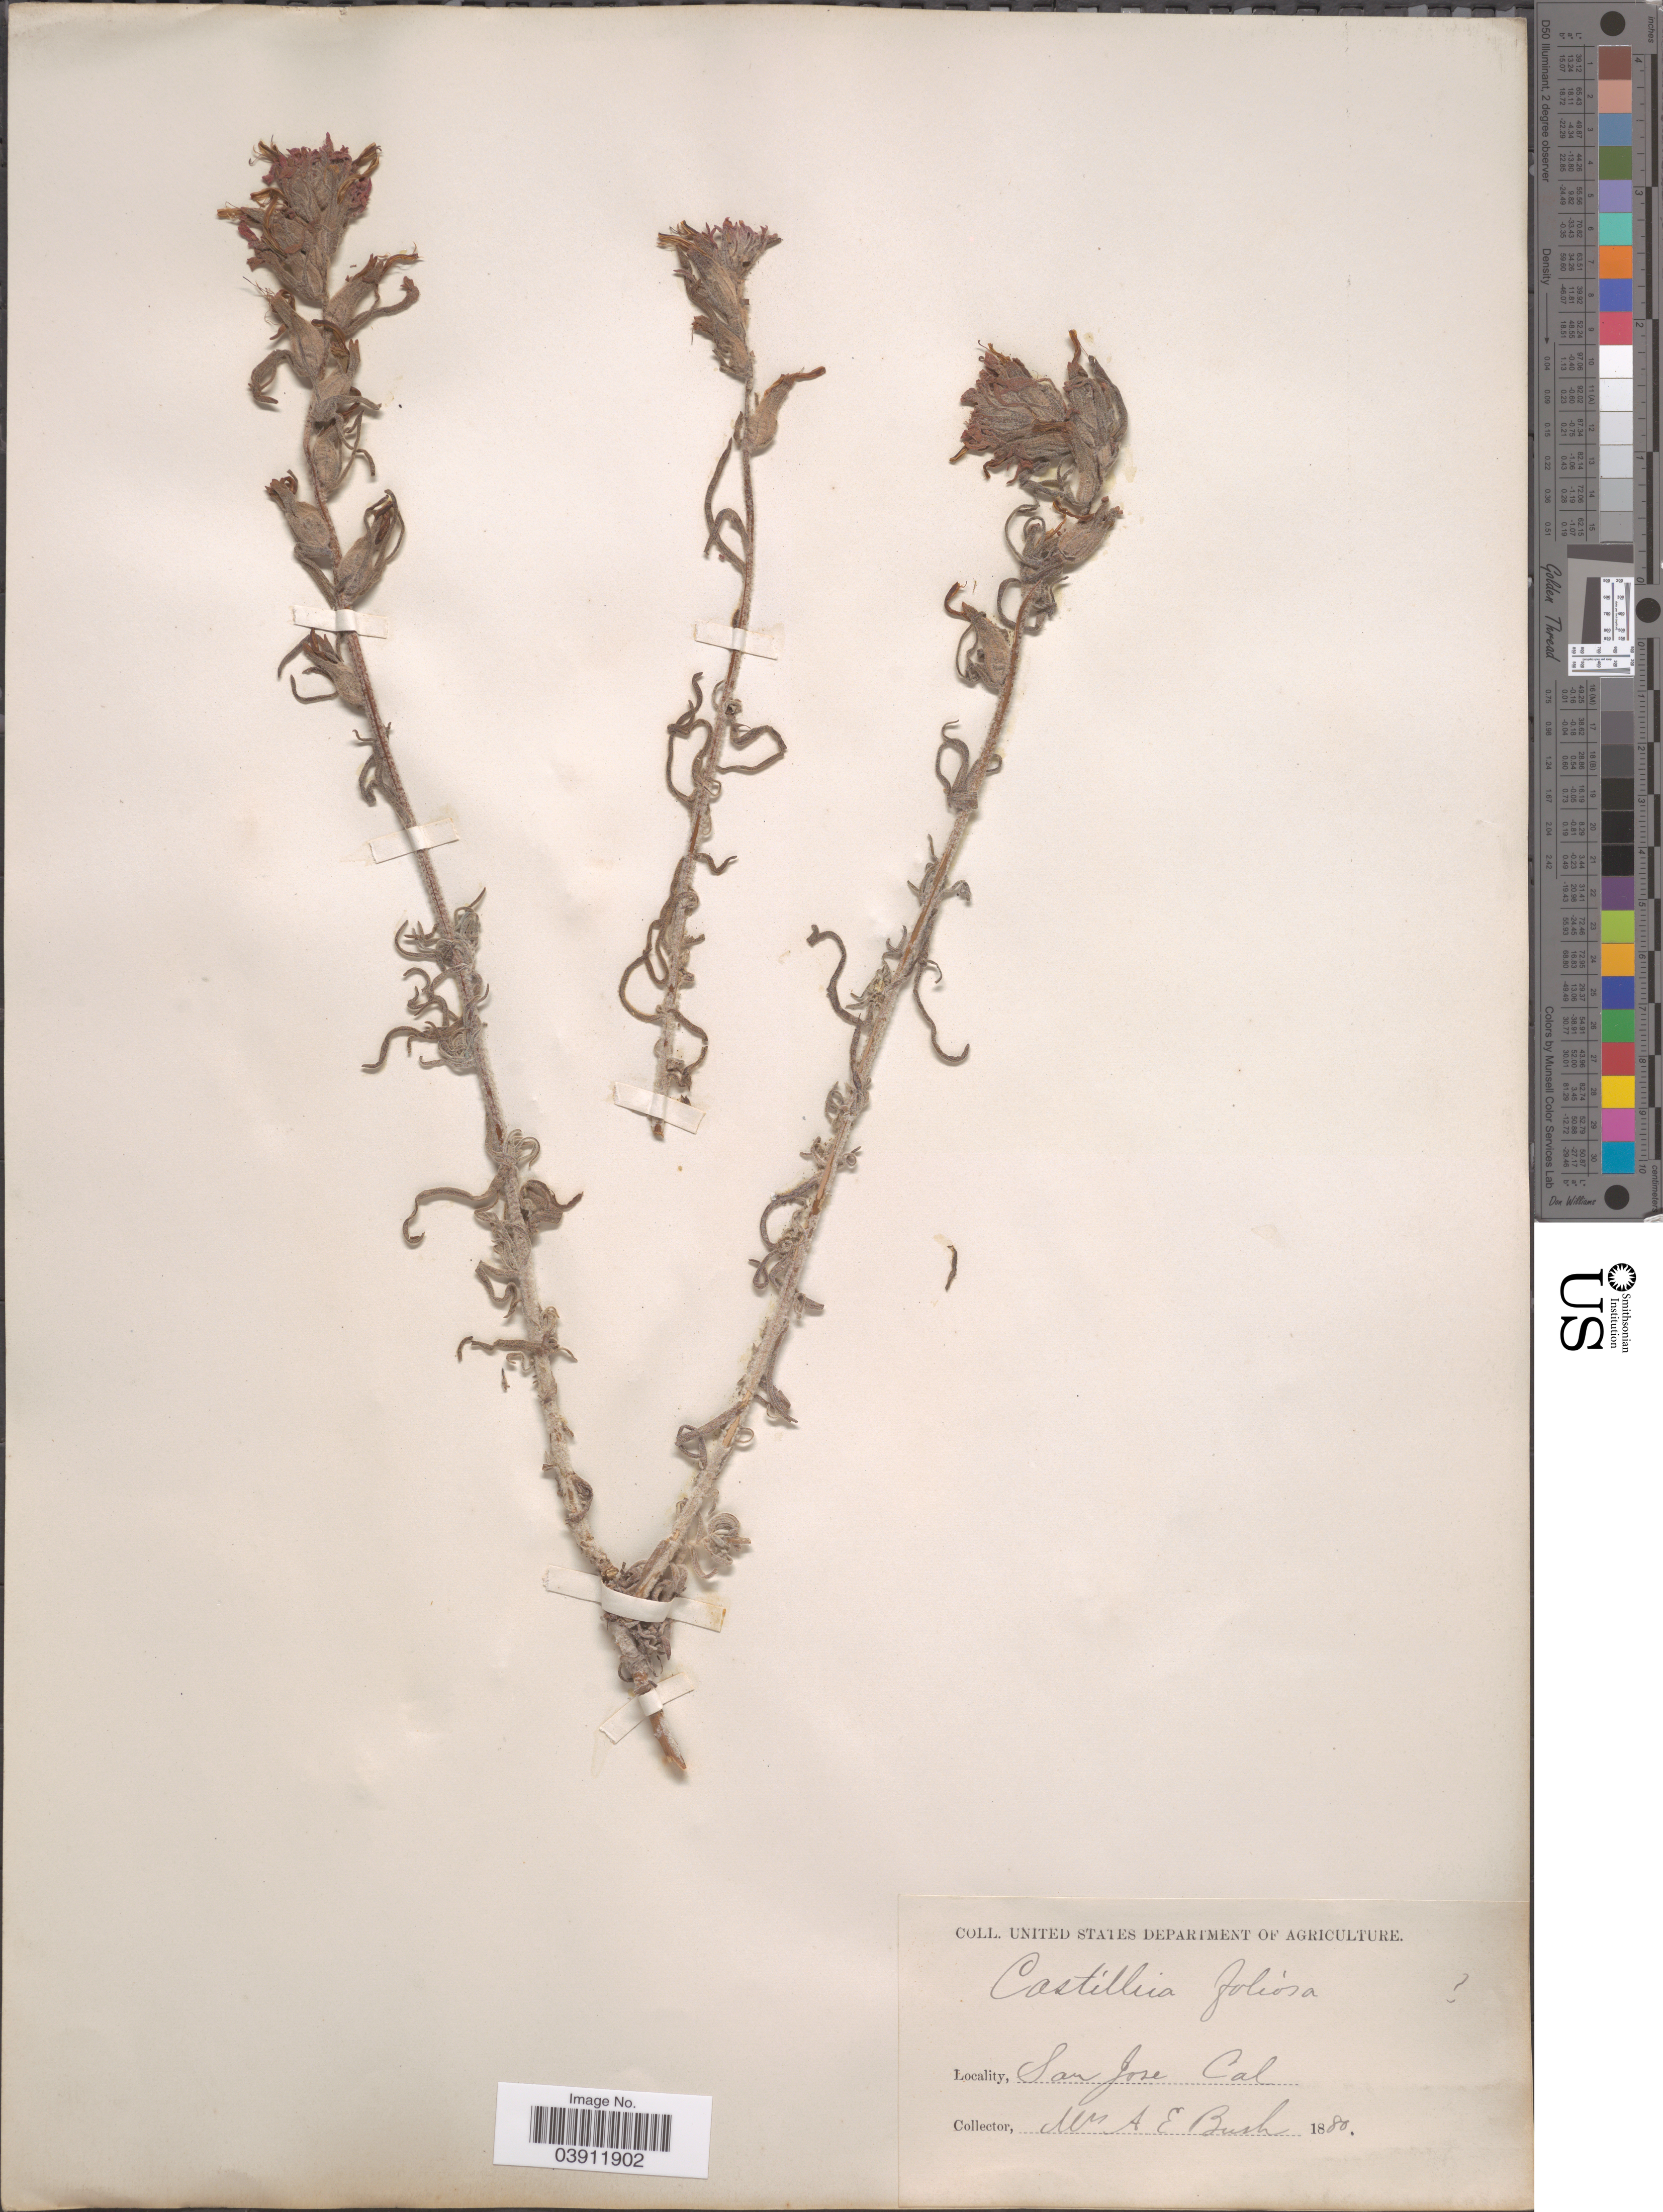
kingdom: Plantae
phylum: Tracheophyta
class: Magnoliopsida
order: Lamiales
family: Orobanchaceae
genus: Castilleja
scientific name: Castilleja foliolosa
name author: Hook. f.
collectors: A. E. Bush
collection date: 1880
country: United States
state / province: California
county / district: Santa Clara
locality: San Jose.